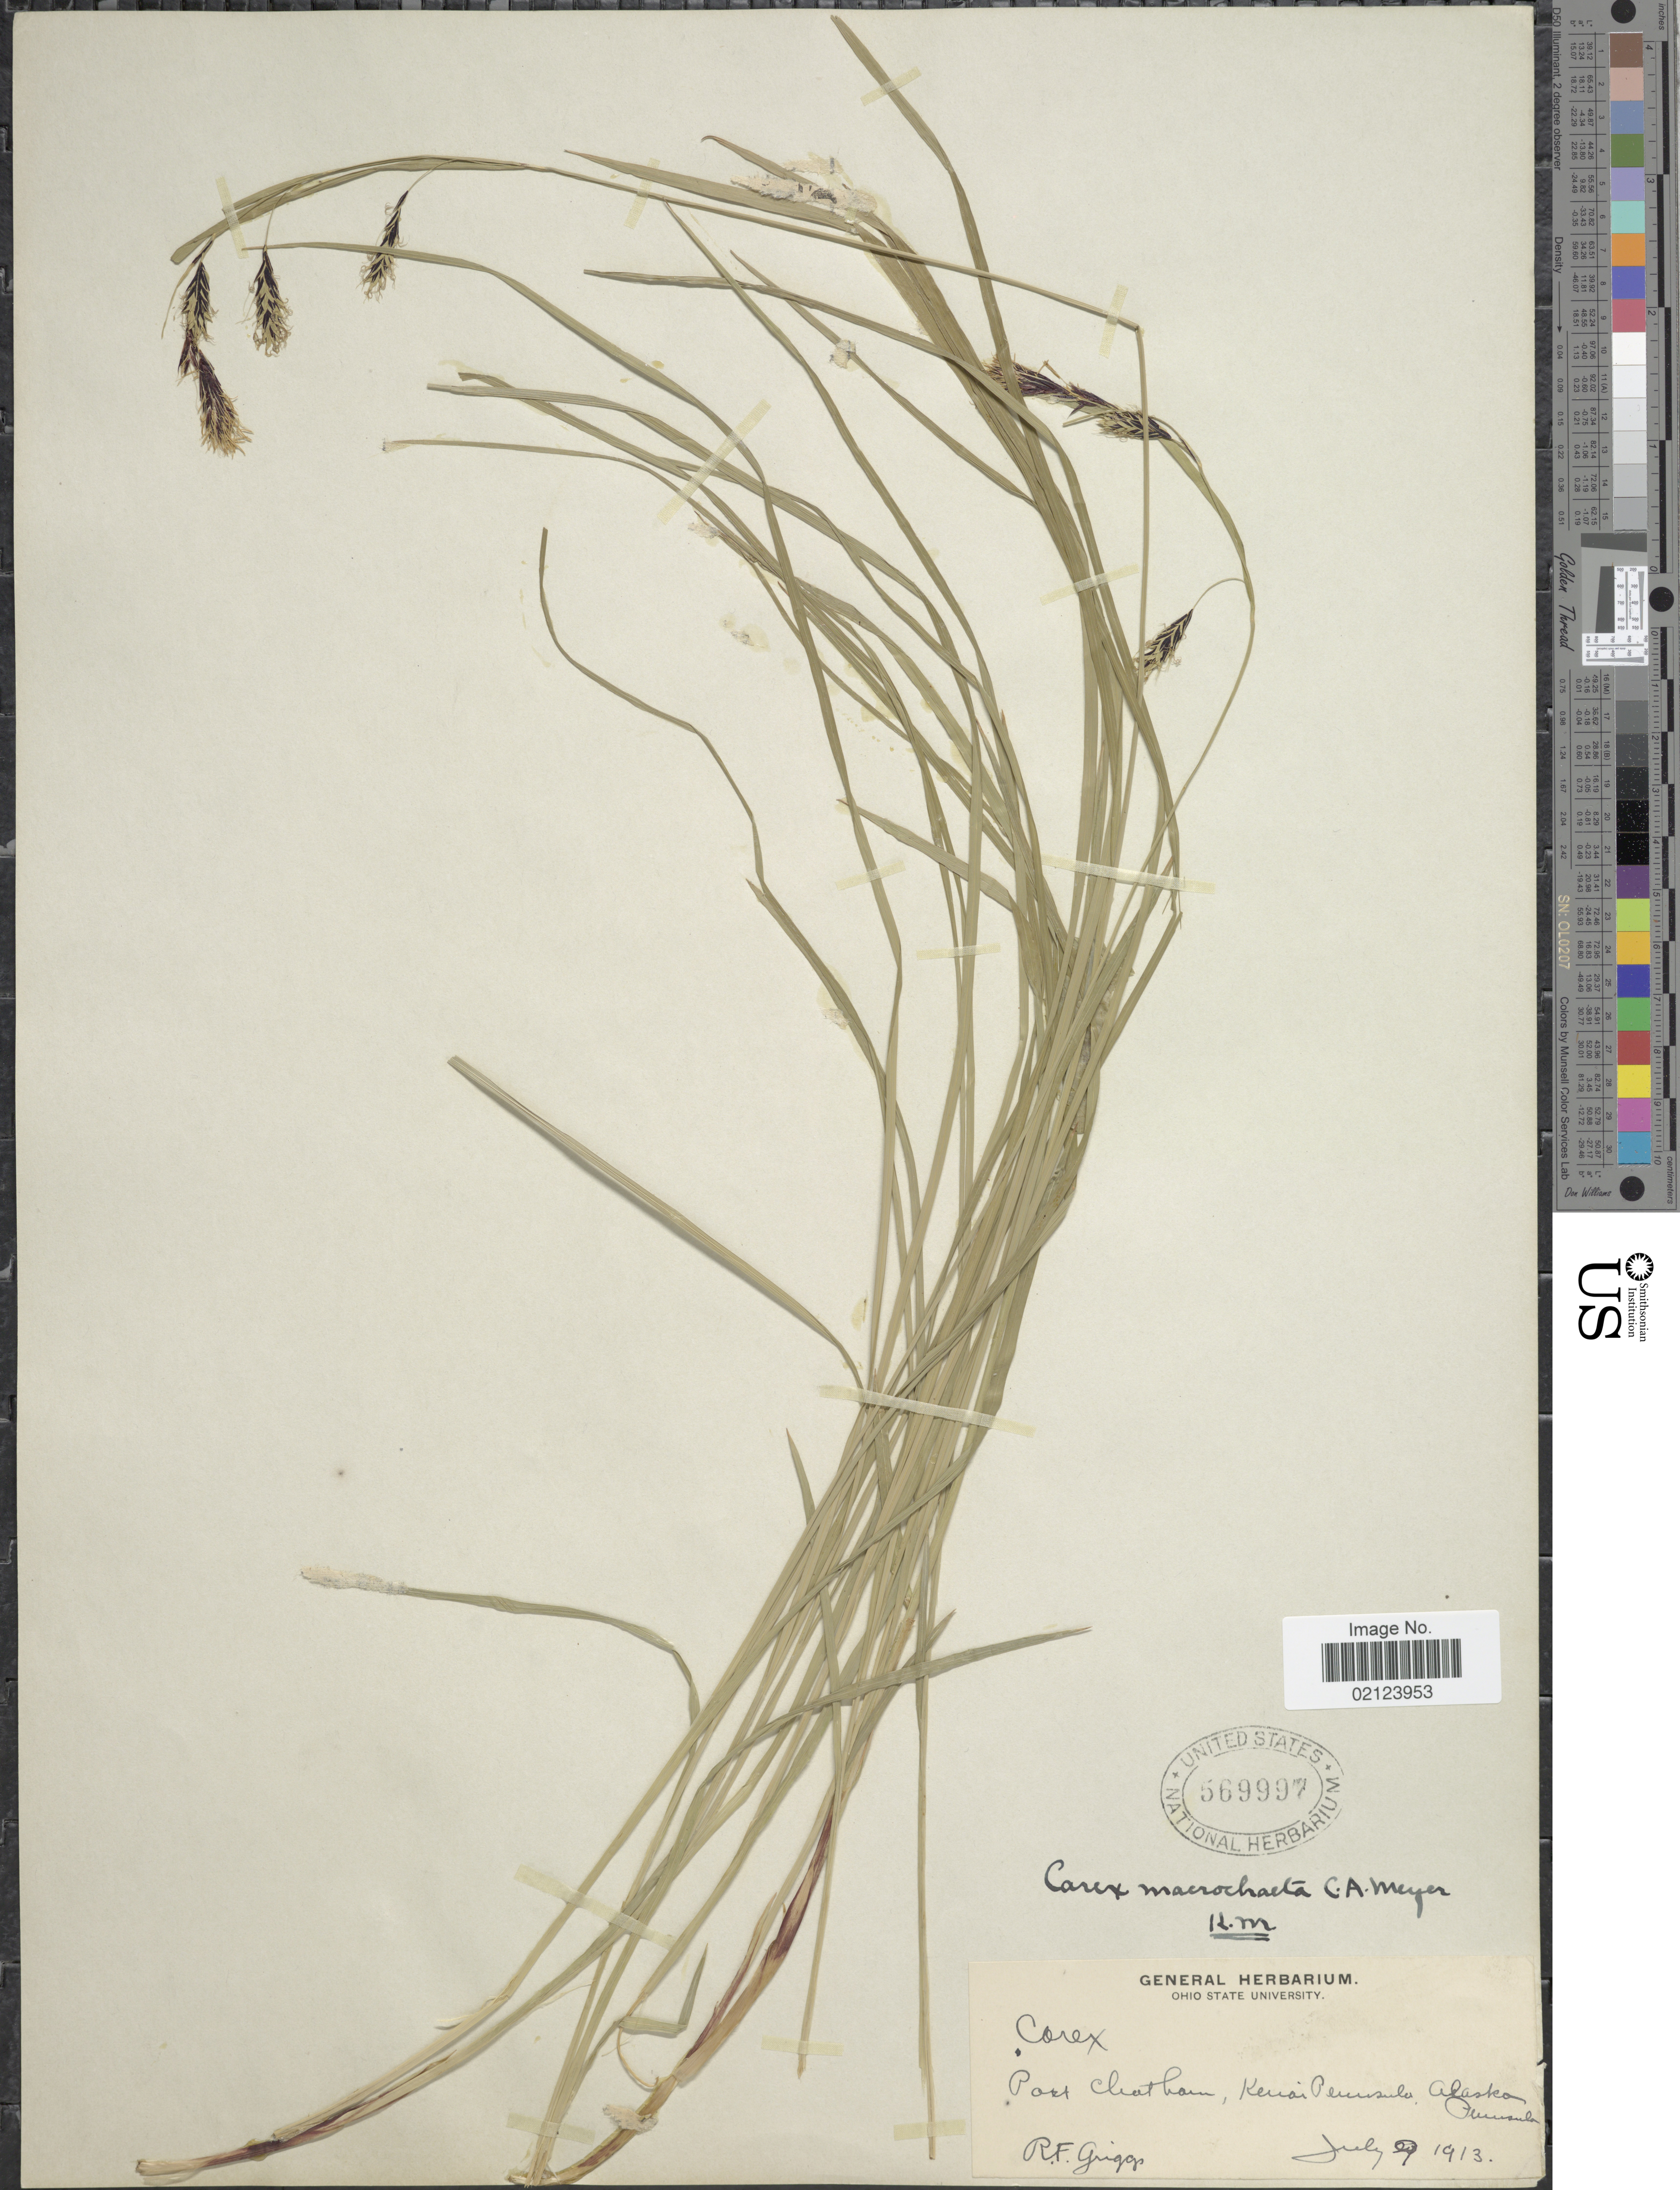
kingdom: Plantae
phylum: Tracheophyta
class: Liliopsida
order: Poales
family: Cyperaceae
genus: Carex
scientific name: Carex macrochaeta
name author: C.A. Mey.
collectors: R. F. Griggs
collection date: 1913-07-09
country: United States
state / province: Alaska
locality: Port Chatham, Kenai Peninsula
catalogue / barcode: US 569997